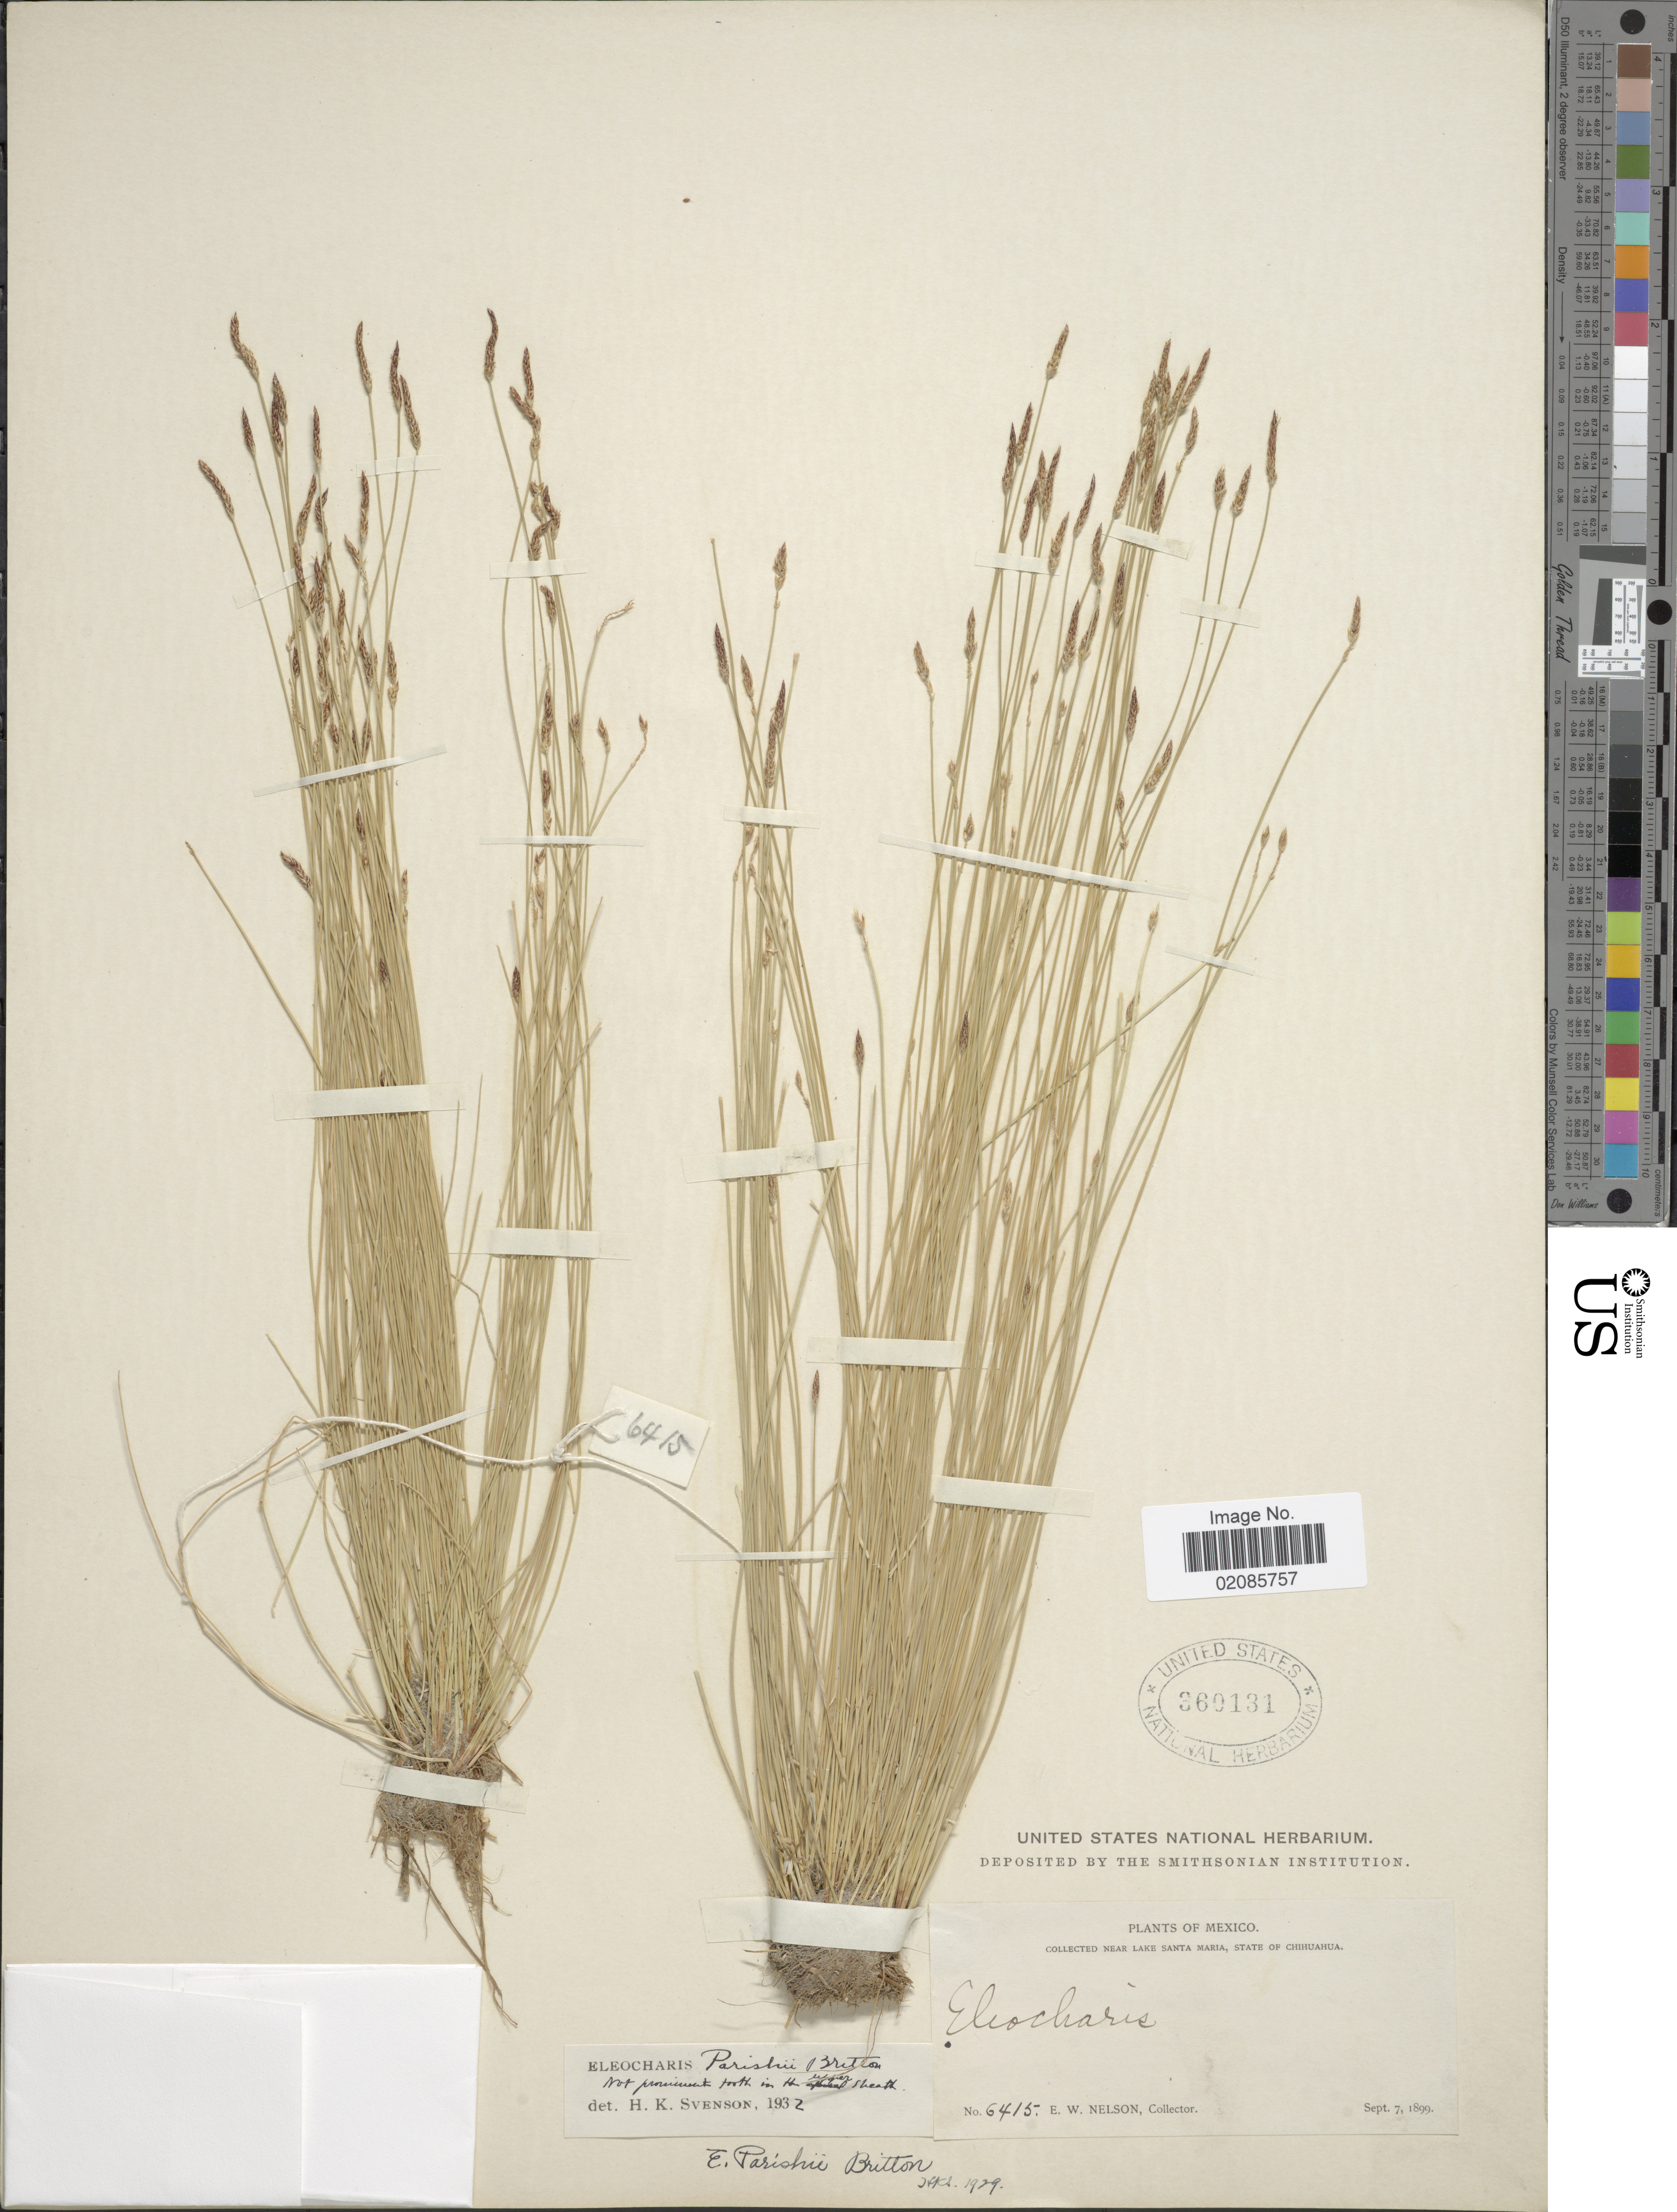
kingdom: Plantae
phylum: Tracheophyta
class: Liliopsida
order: Poales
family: Cyperaceae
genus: Eleocharis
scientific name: Eleocharis parishii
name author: Britton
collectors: E. W. Nelson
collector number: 6415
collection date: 1899-09-07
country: Mexico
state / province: Chihuahua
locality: Near Lake Santa Maria.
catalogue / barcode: US 360131